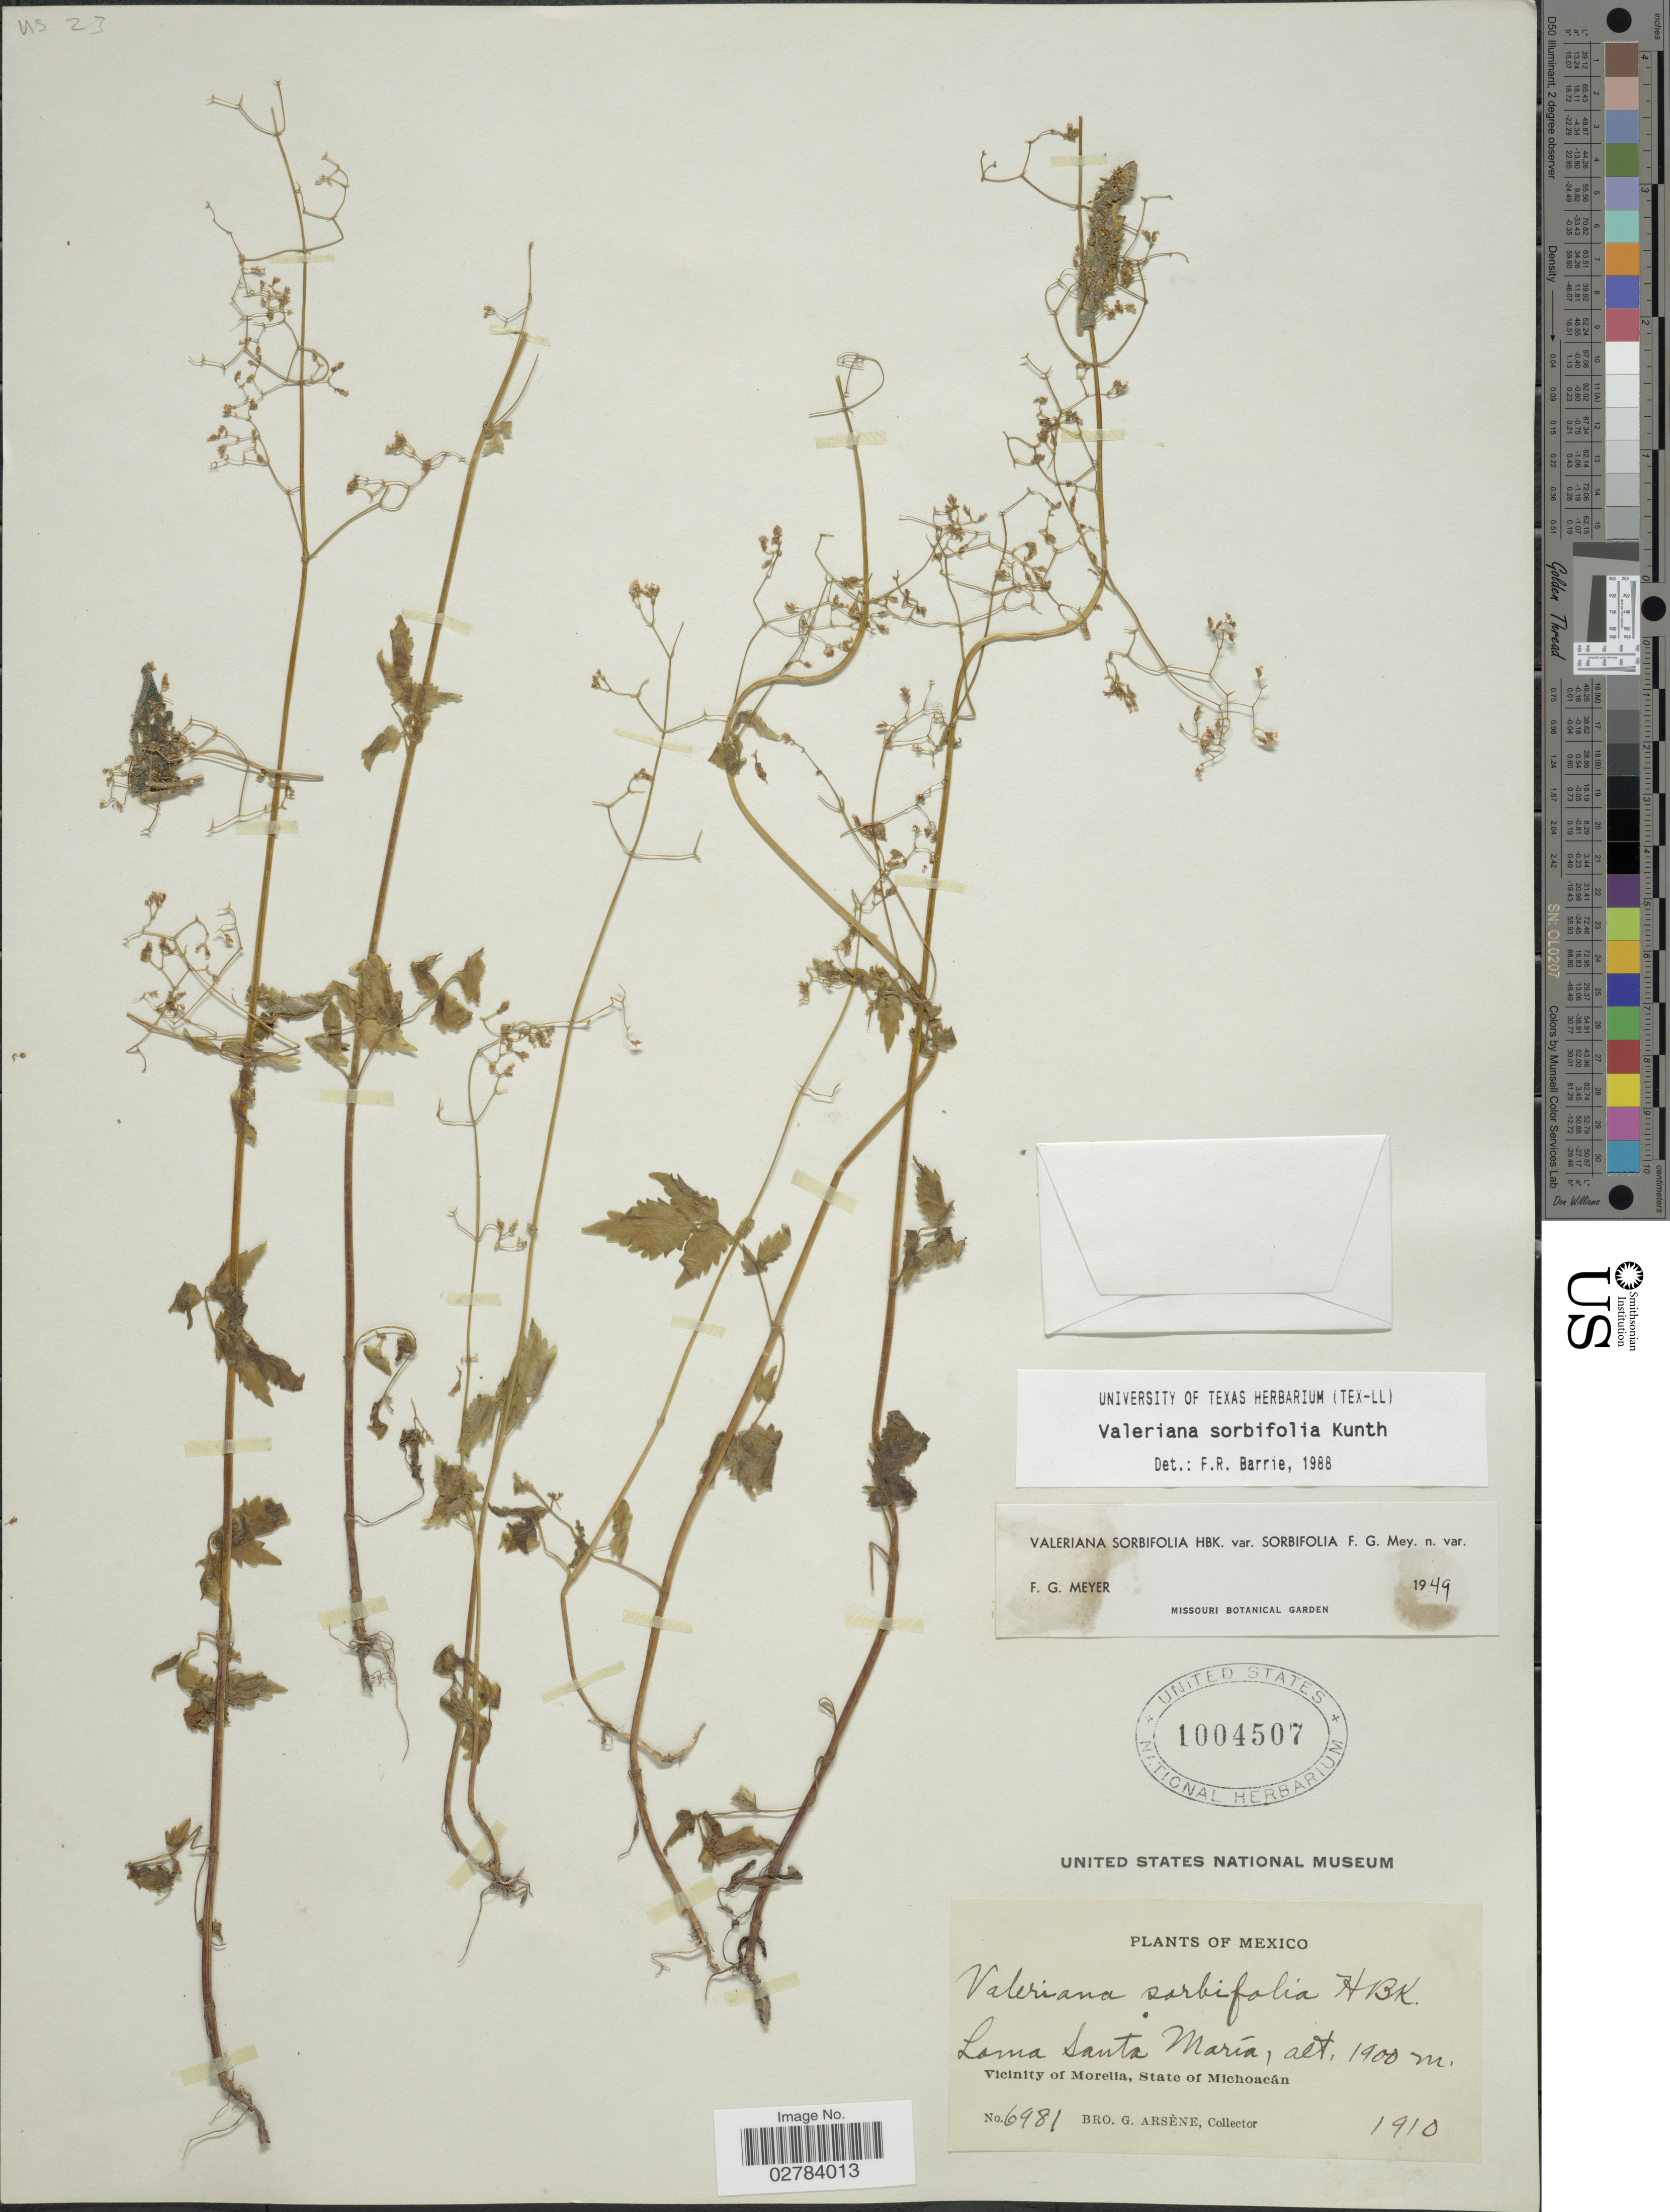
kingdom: Plantae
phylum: Tracheophyta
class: Magnoliopsida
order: Dipsacales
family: Caprifoliaceae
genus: Valeriana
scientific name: Valeriana sorbifolia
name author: Kunth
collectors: Bro. G. Arsène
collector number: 6981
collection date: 1910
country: Mexico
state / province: Michoacán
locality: Loma Santa María, Vicinity of Morelia.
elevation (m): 1900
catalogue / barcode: US 1004507